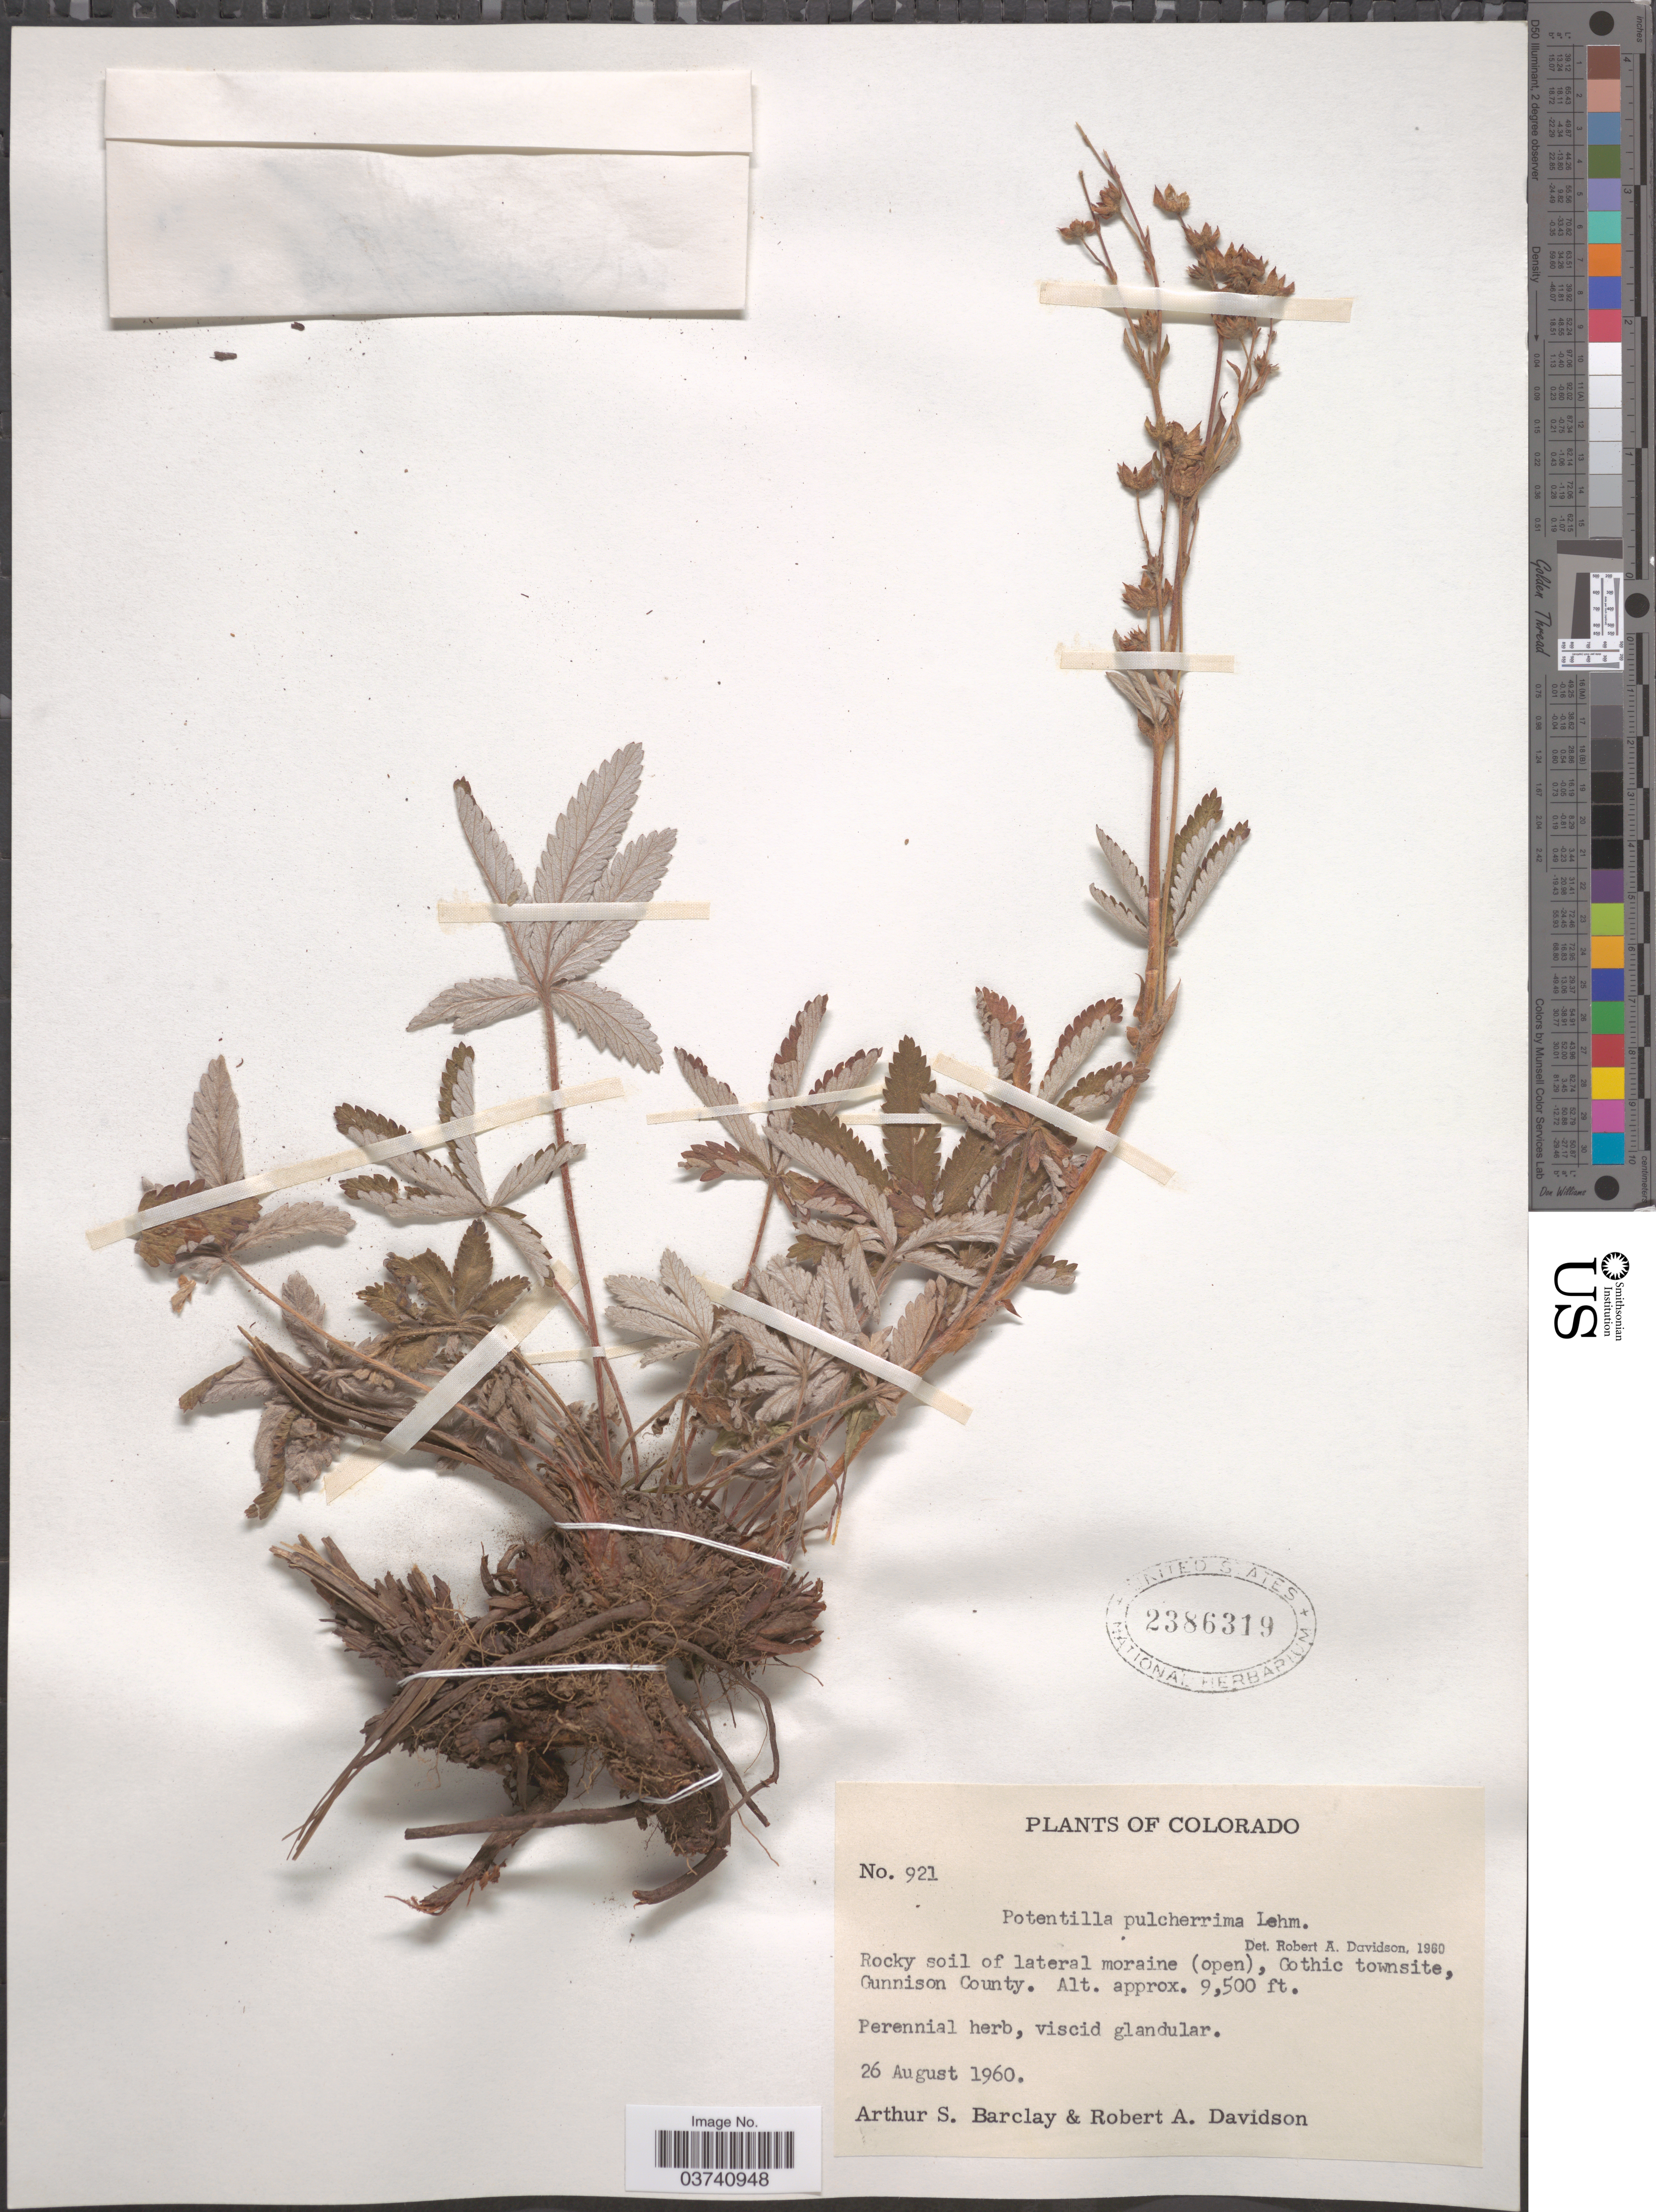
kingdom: Plantae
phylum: Tracheophyta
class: Magnoliopsida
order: Rosales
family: Rosaceae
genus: Potentilla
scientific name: Potentilla pulcherrima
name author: Lehm.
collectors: A. S. Barclay & R. A. Davidson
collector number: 921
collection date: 1960-08-26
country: United States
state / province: Colorado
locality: Gothic townsite, Gunnison County.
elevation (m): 2896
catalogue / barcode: US 2386319